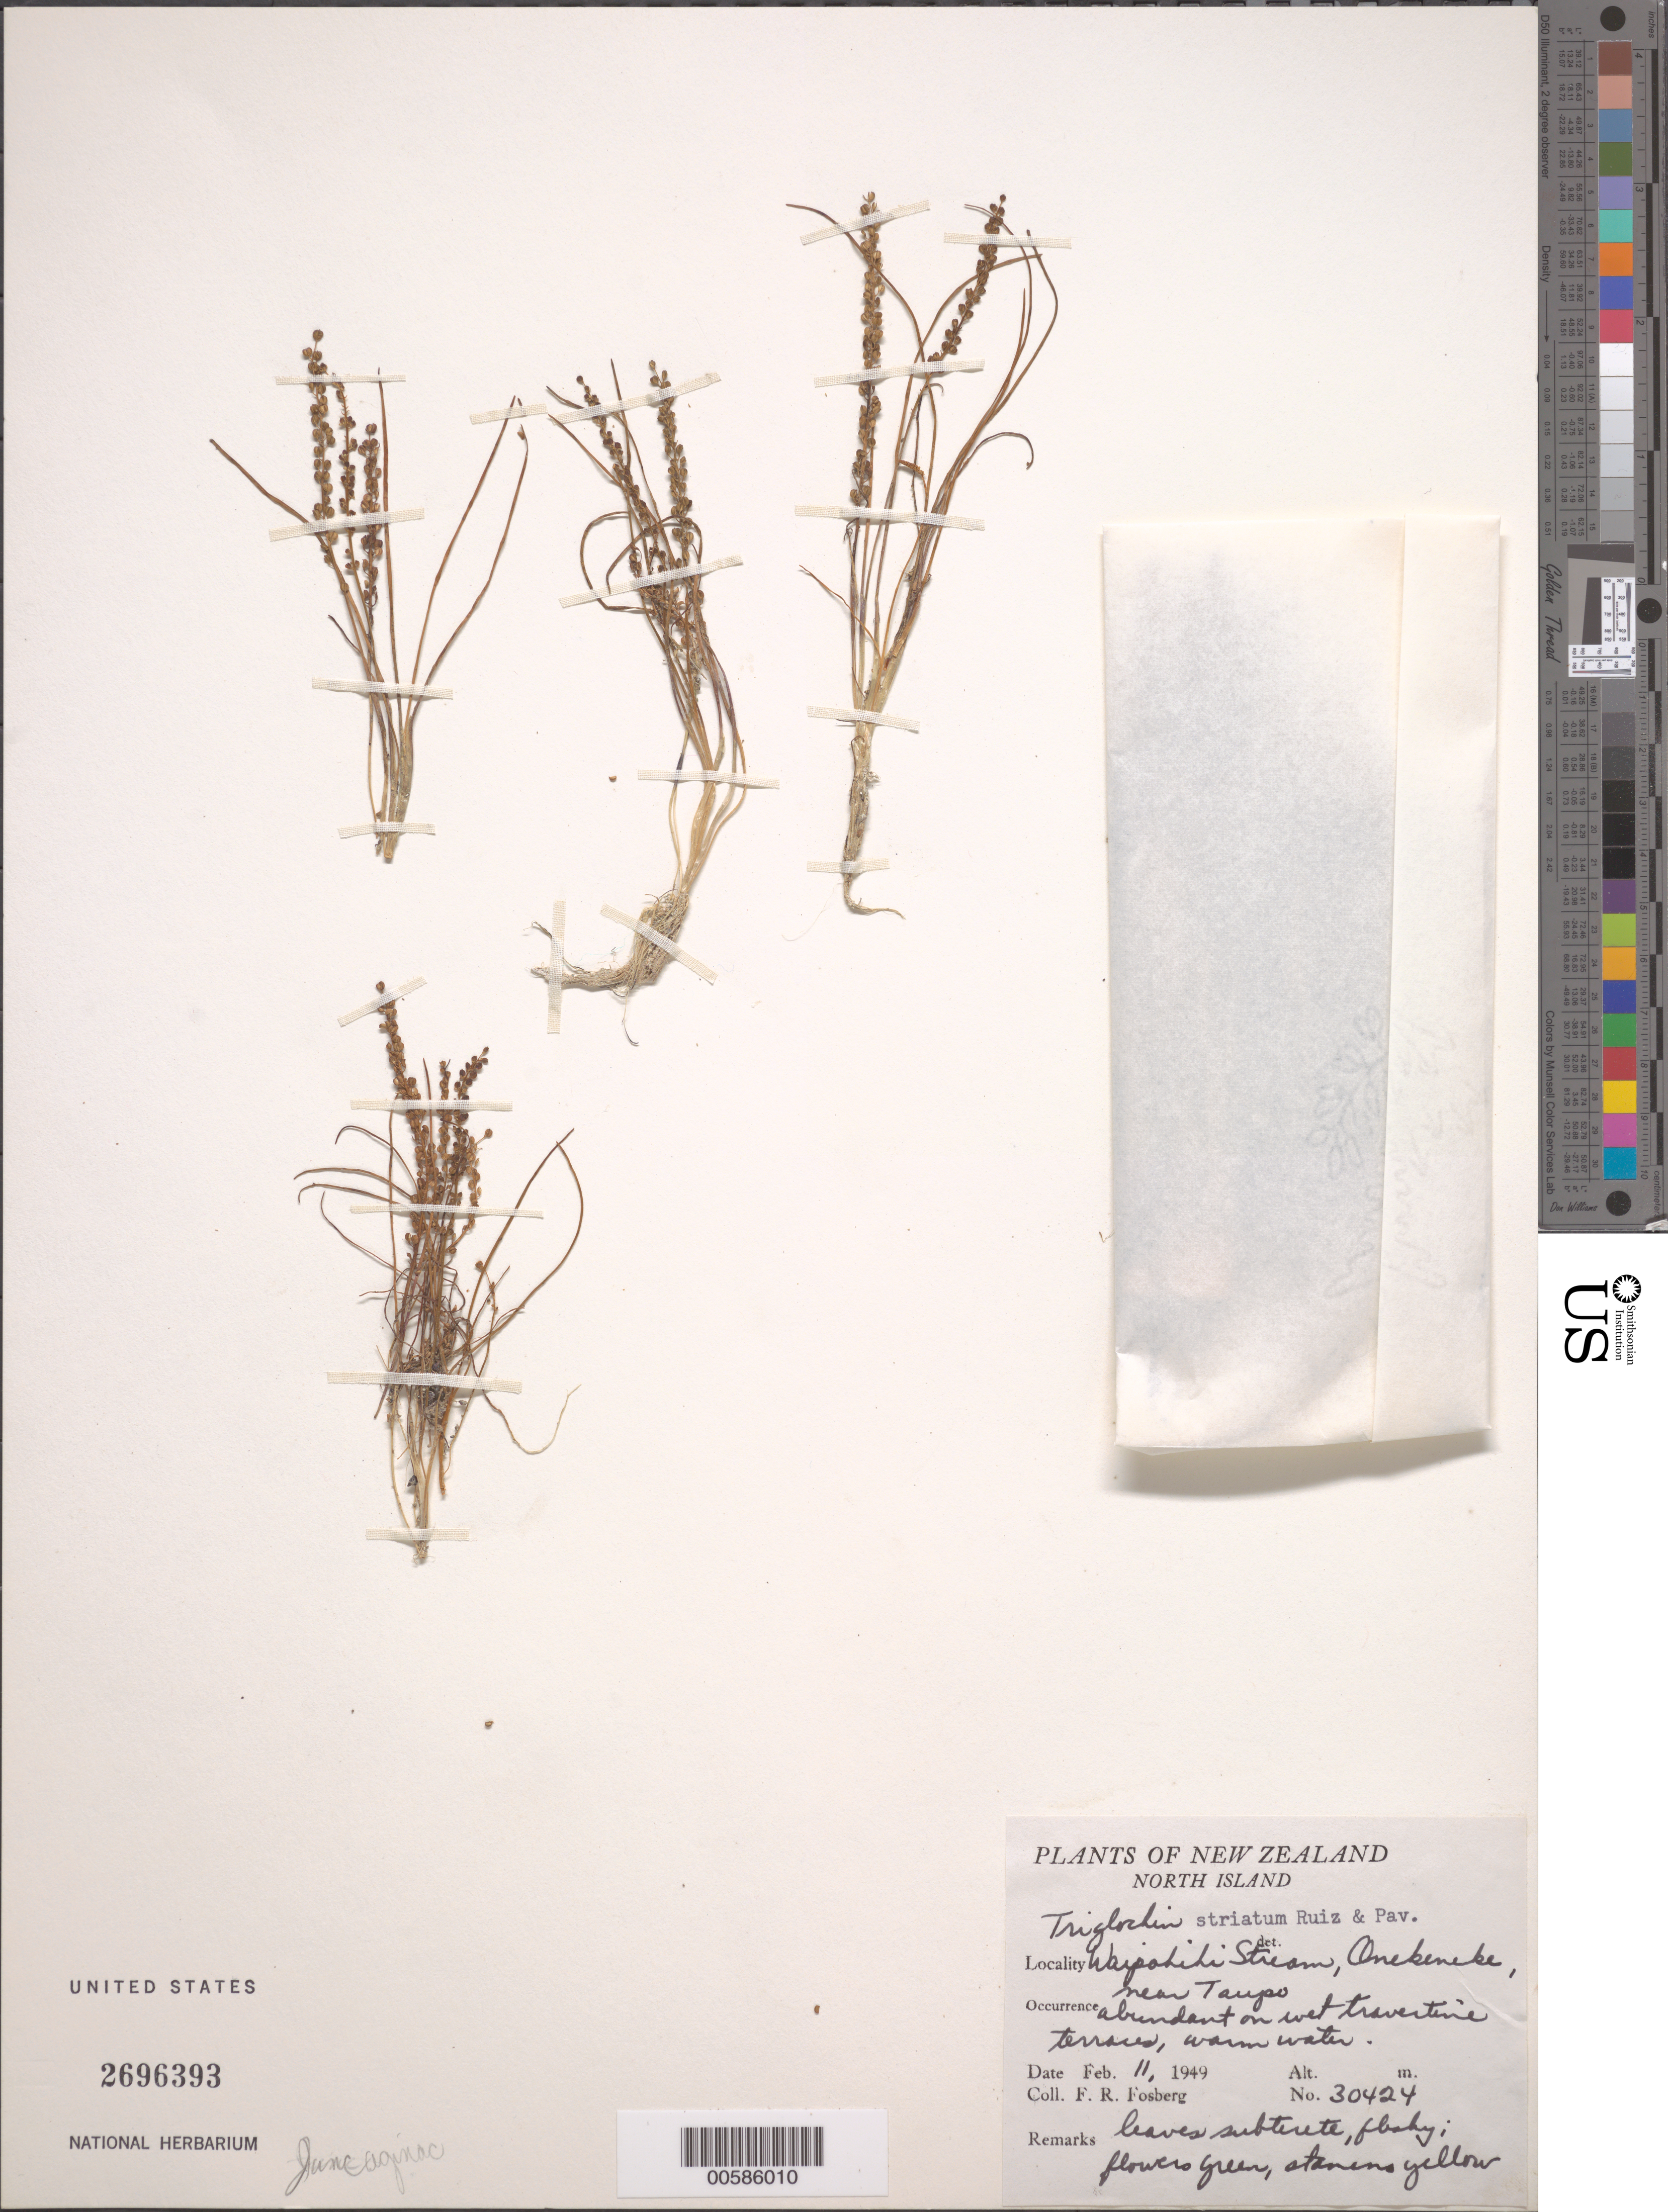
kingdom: Plantae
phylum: Tracheophyta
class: Liliopsida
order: Alismatales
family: Juncaginaceae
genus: Triglochin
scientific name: Triglochin striata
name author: Ruiz & Pav.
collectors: F. R. Fosberg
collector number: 30424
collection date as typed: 11 Feb 1949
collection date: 1949-02-11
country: New Zealand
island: North Island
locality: Waipohihi Stream, Onekeneke, near Tanpo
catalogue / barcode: US 2696393